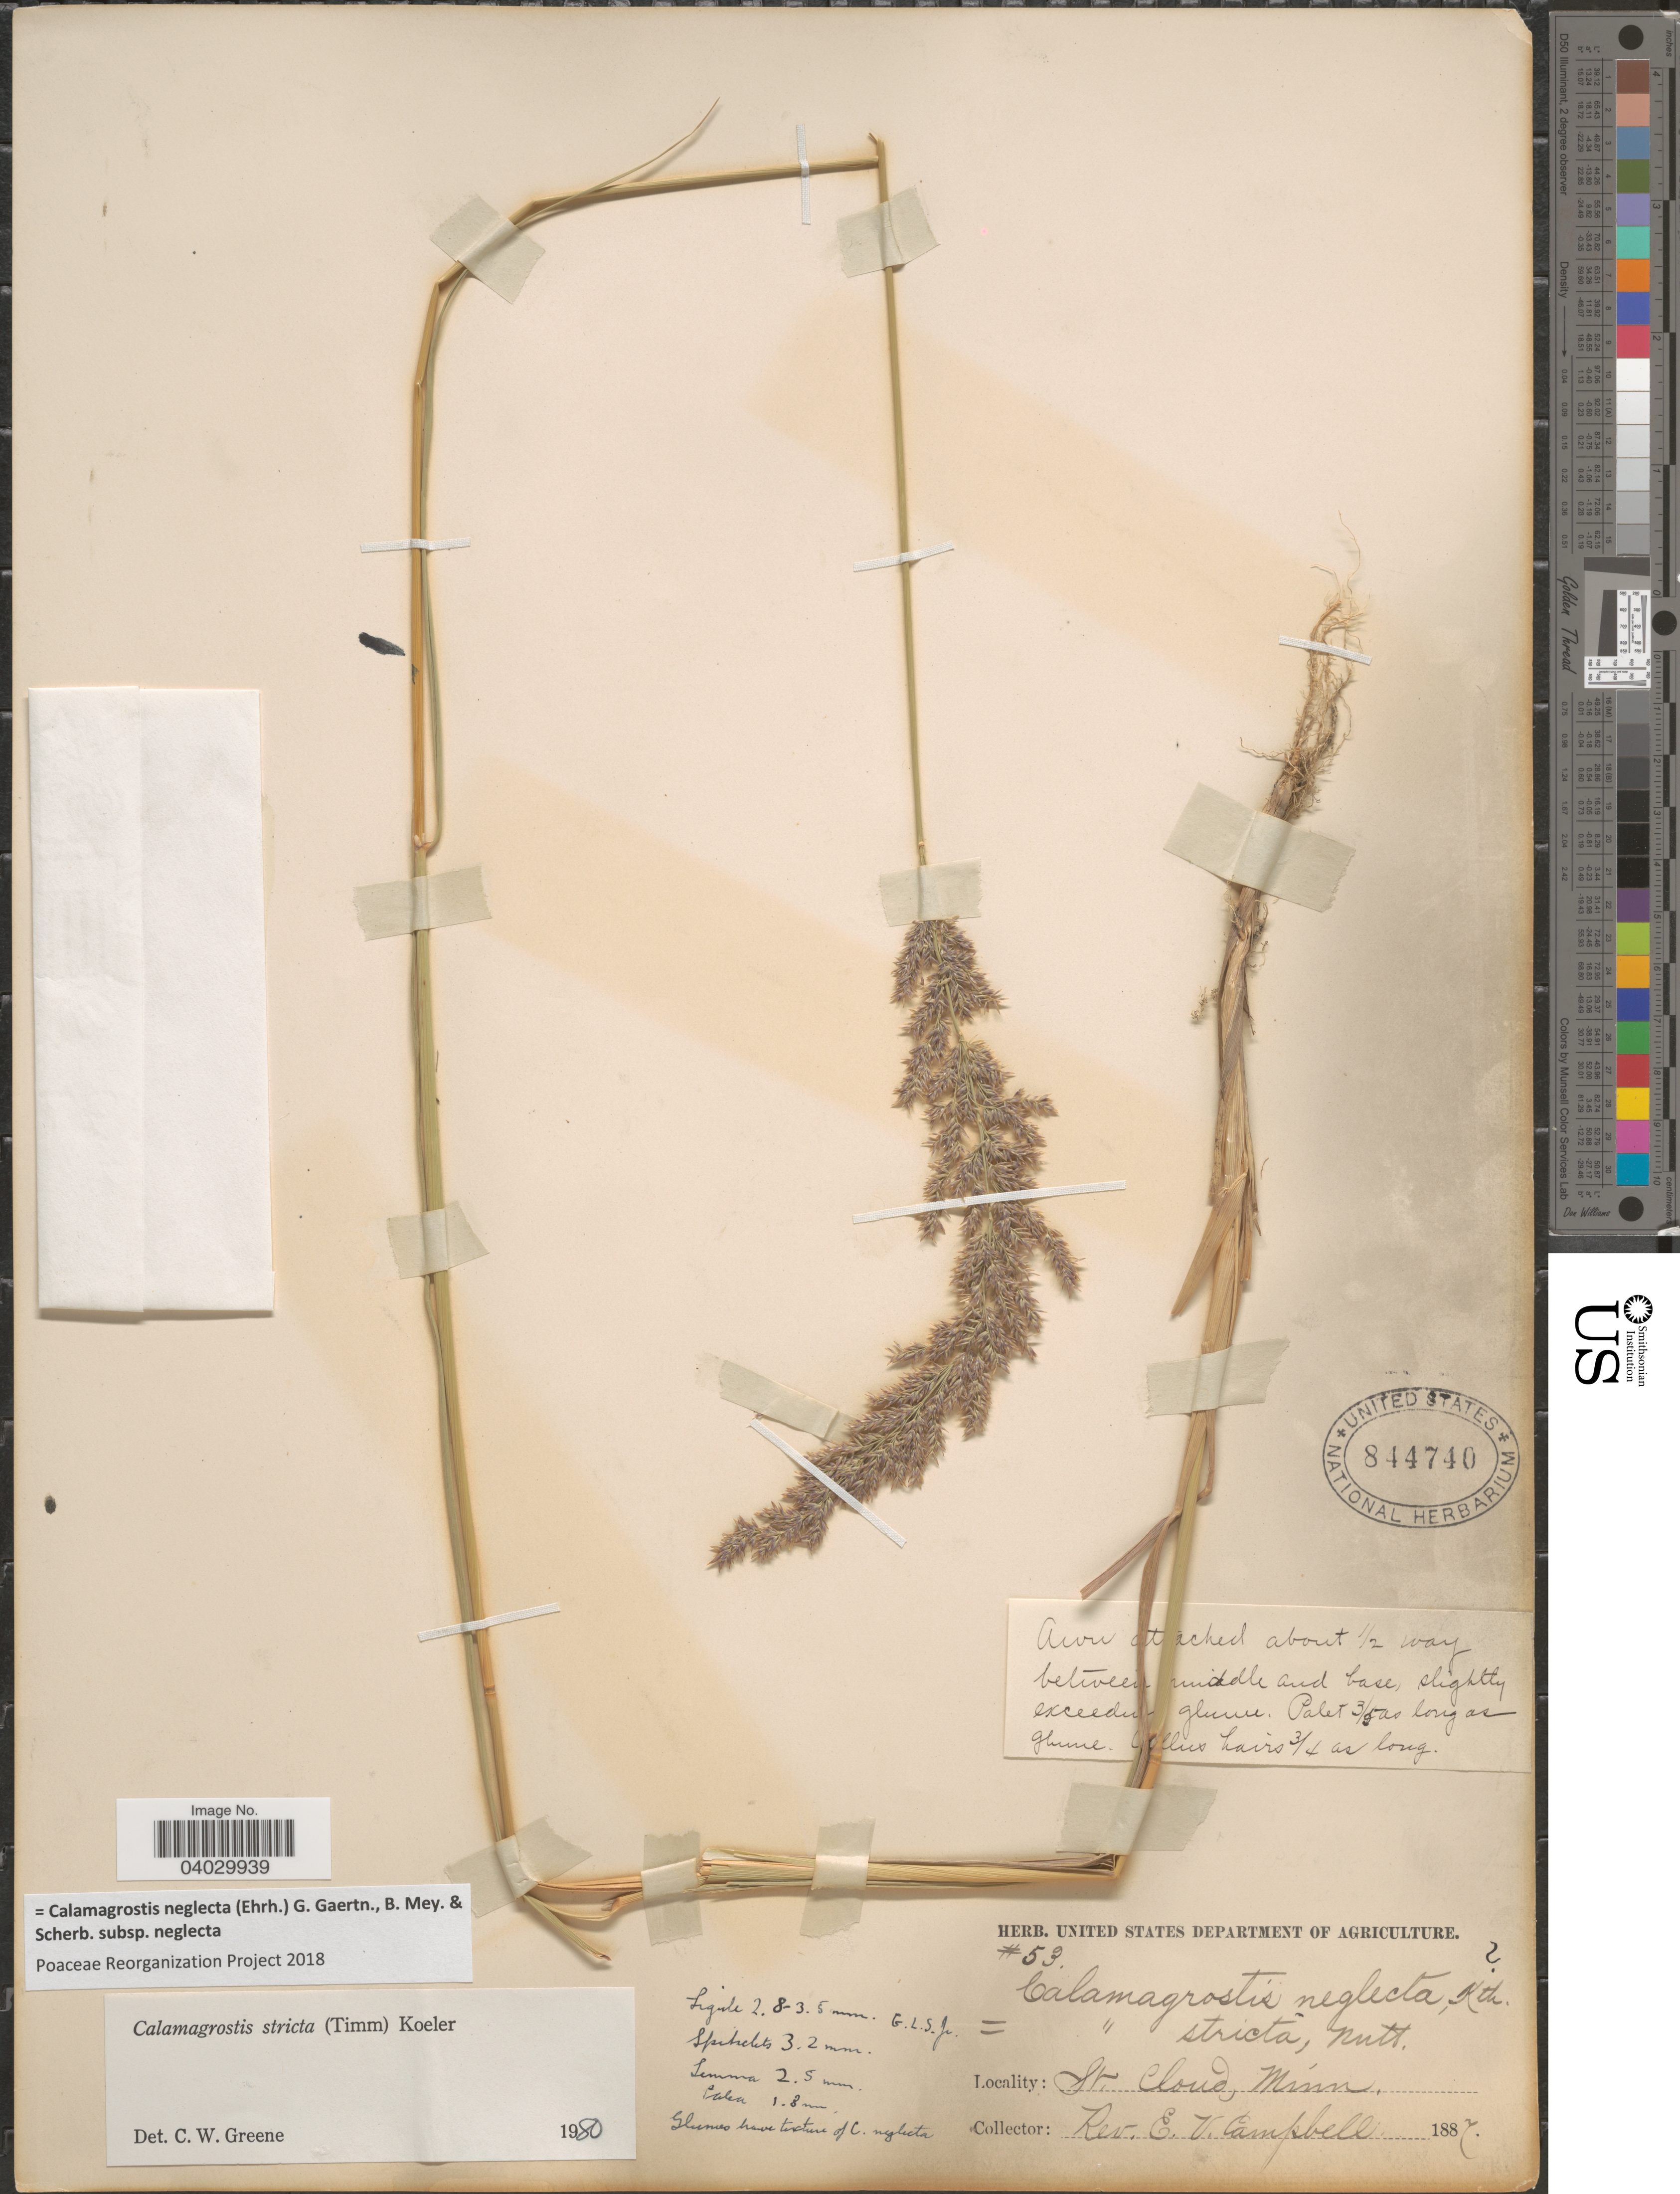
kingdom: Plantae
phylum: Tracheophyta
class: Liliopsida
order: Poales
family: Poaceae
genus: Calamagrostis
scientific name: Calamagrostis neglecta subsp. neglecta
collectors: E. Campbell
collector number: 53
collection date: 1887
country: United States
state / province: Minnesota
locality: St. Cloud.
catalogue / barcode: US 844740